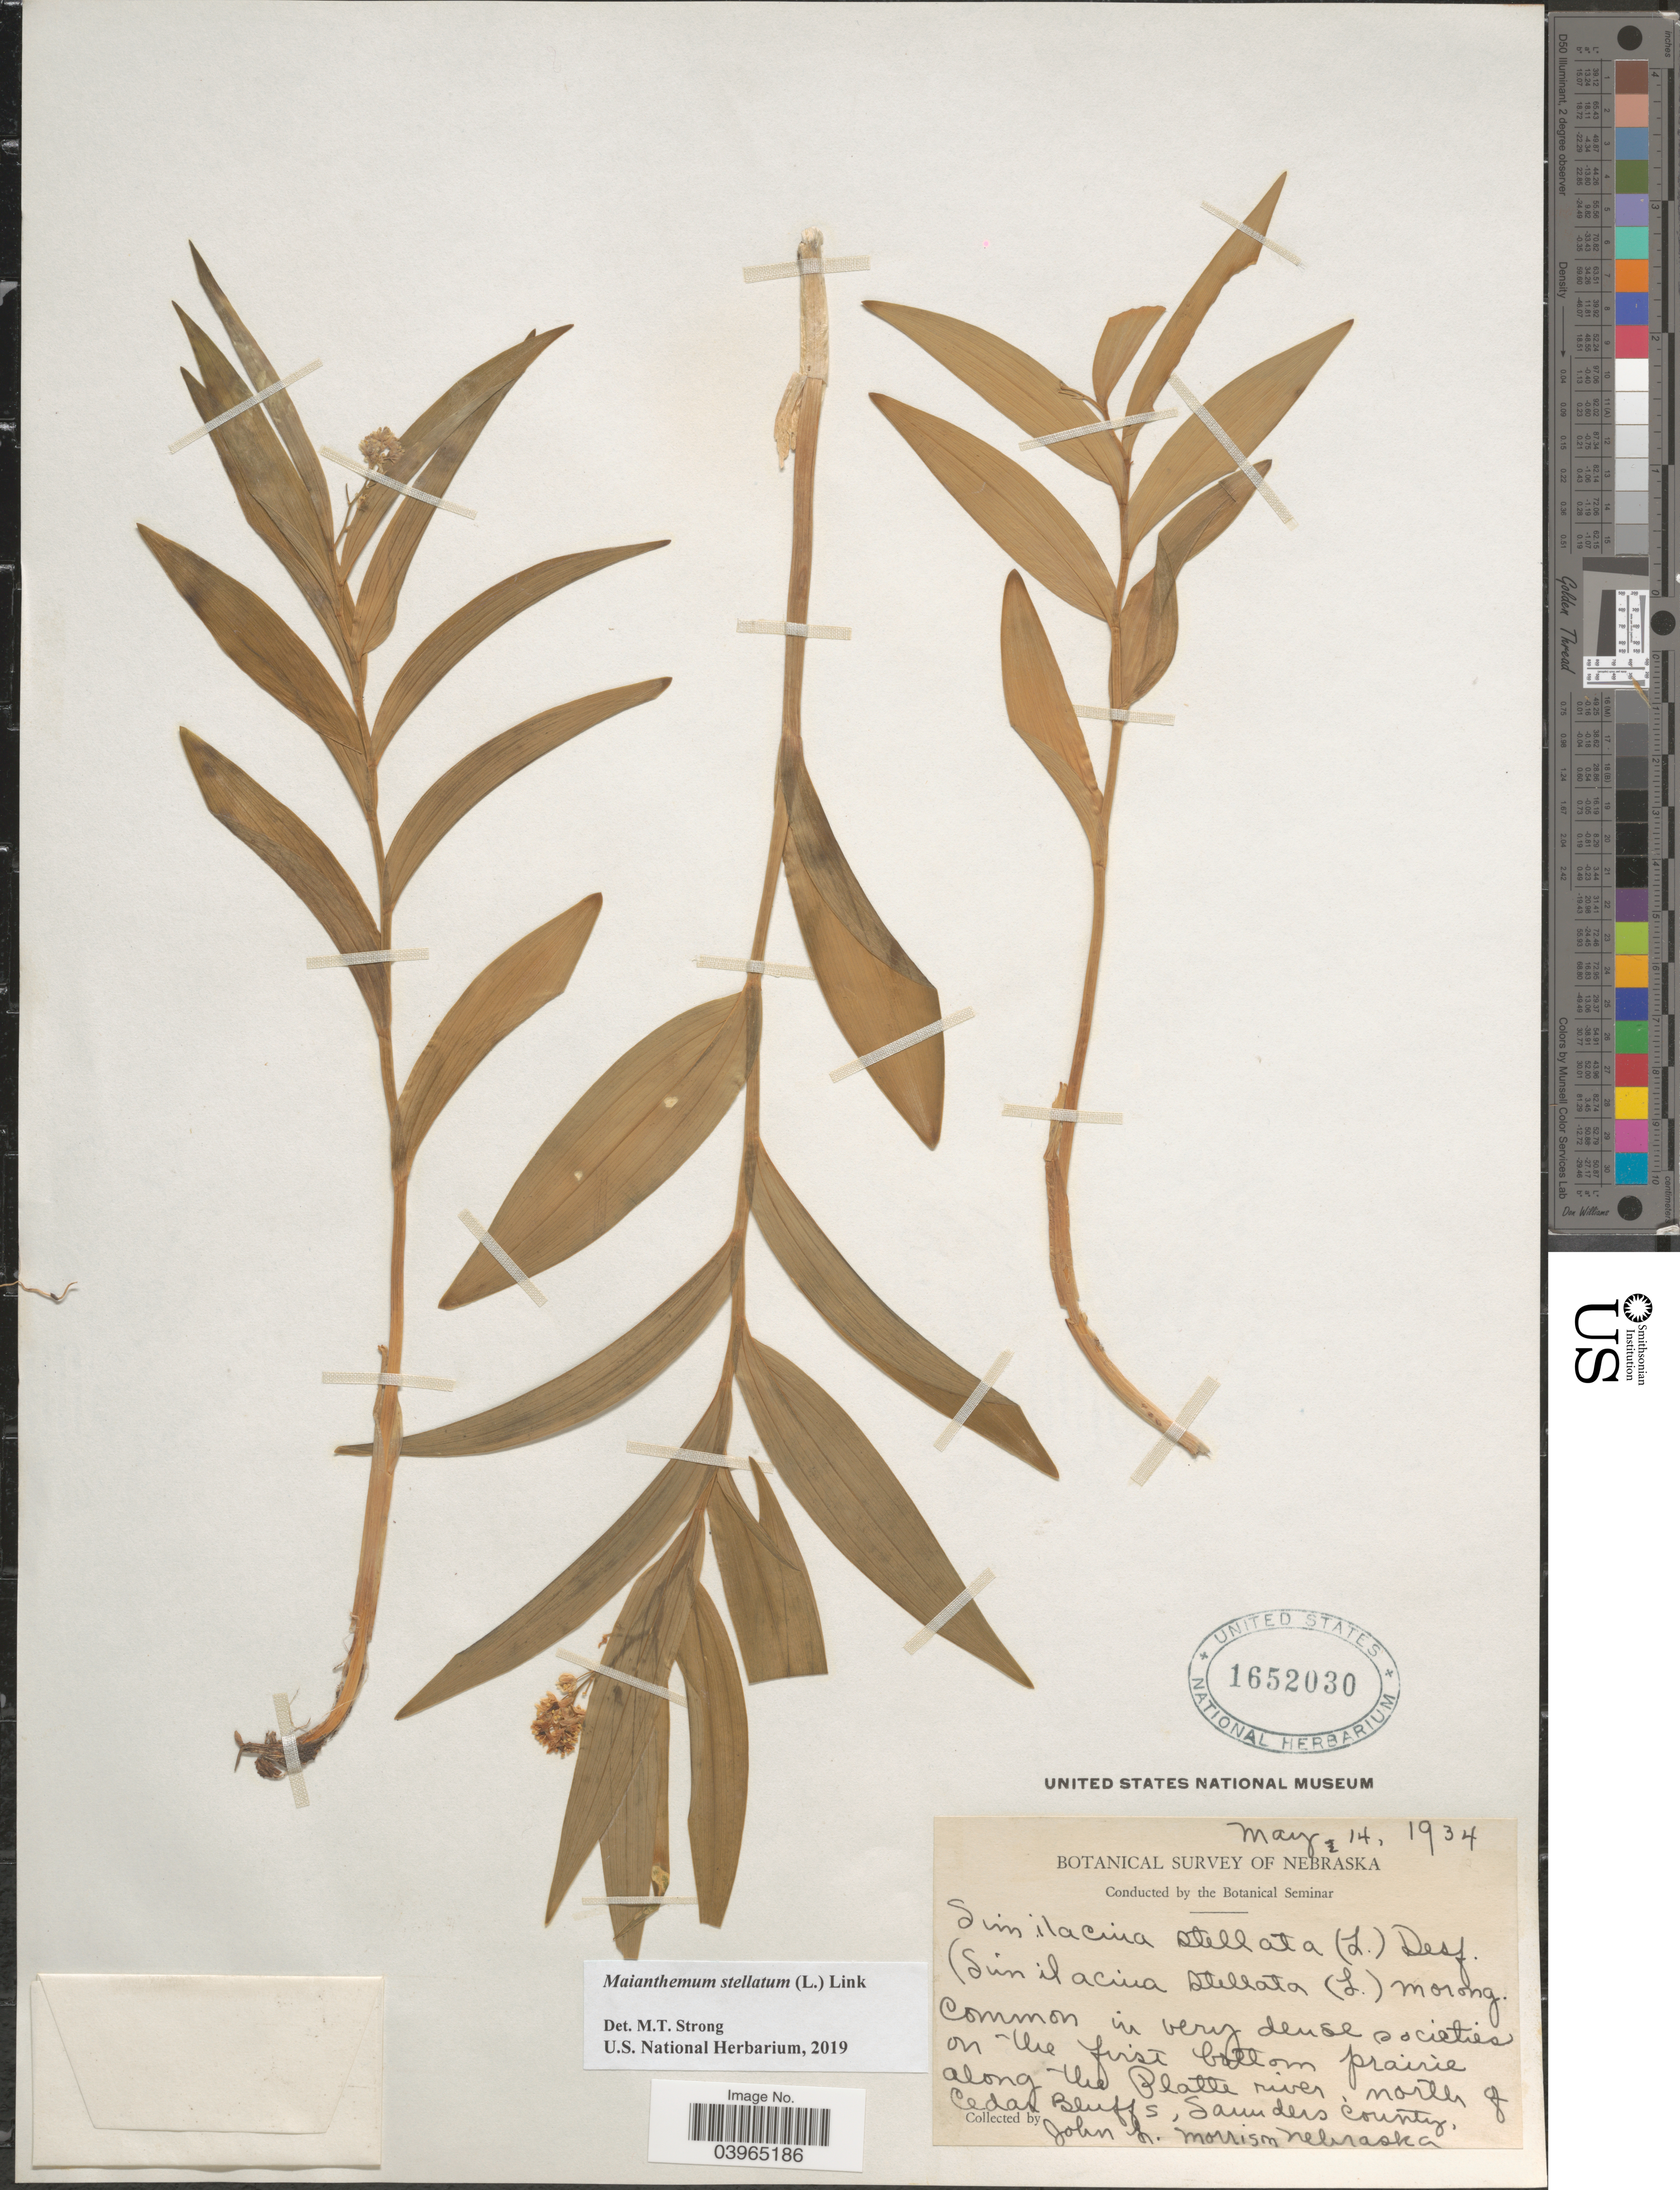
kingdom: Plantae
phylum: Tracheophyta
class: Liliopsida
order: Asparagales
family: Asparagaceae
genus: Maianthemum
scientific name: Maianthemum stellatum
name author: (L.) Link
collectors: J. Morrison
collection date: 1934-05-14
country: United States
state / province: Nebraska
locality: Along the Platte river, north of Cedar Bluffs, Saunders County.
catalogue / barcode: US 1652030